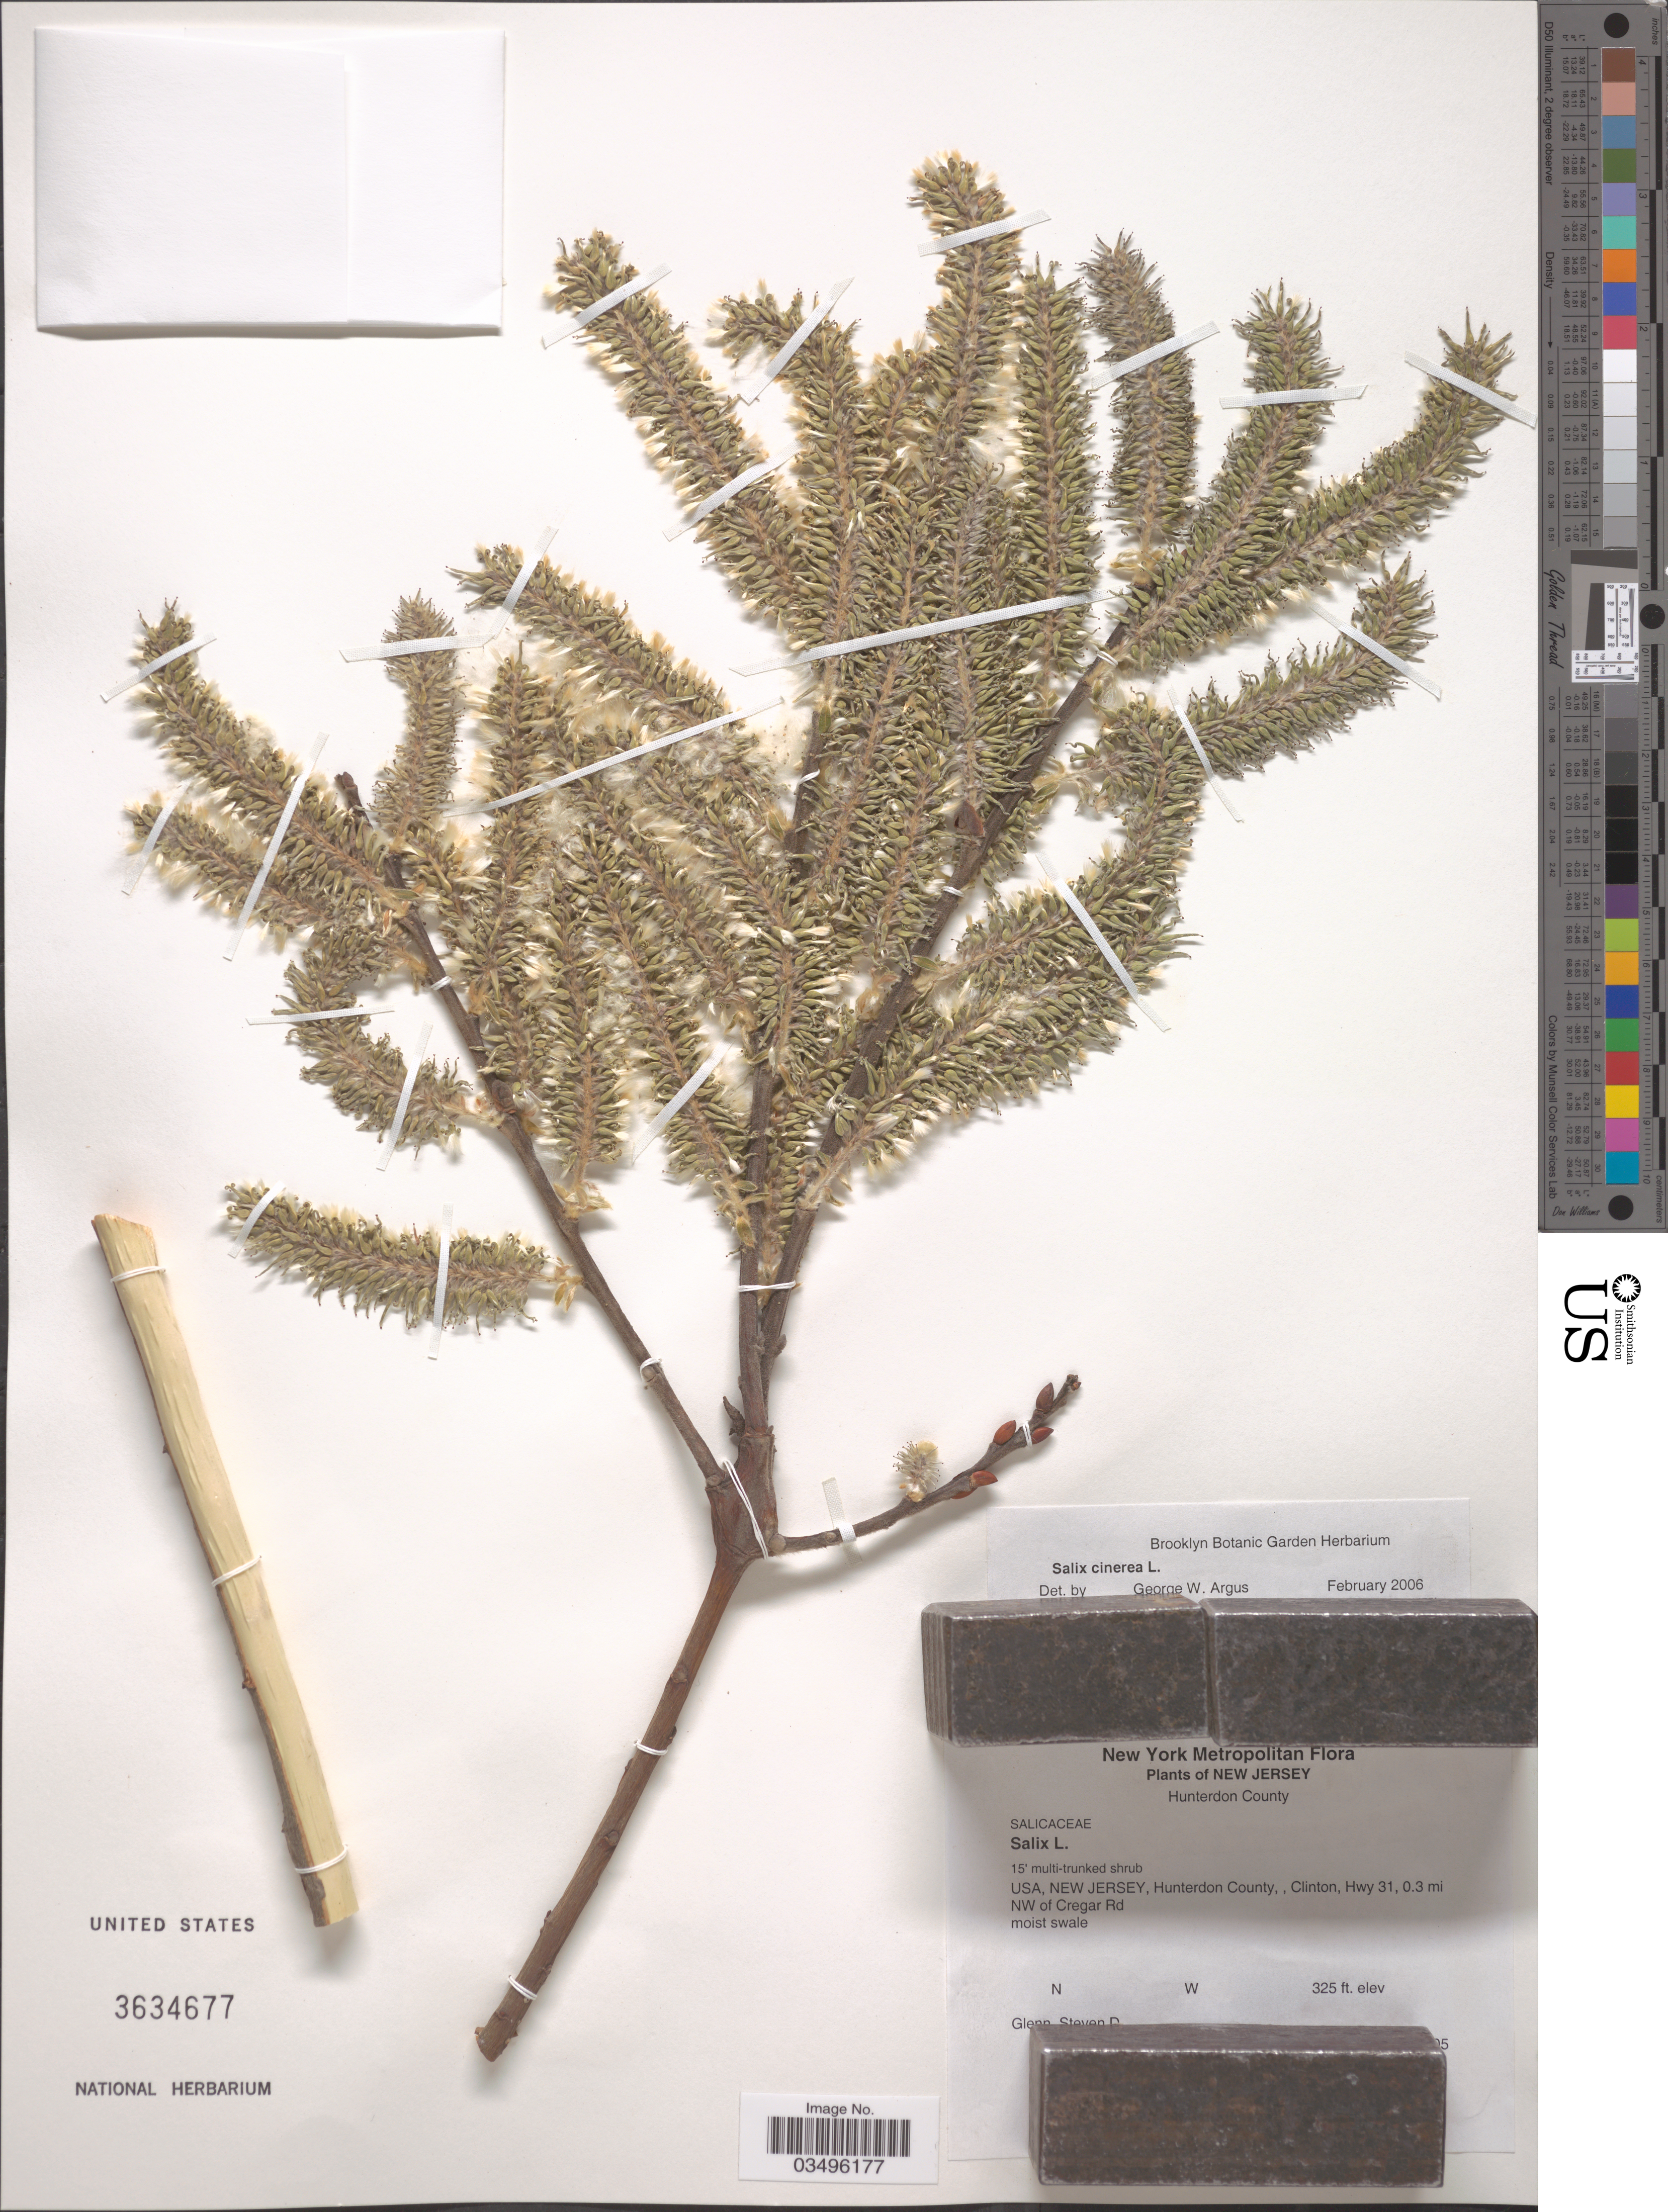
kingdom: Plantae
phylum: Tracheophyta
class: Magnoliopsida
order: Malpighiales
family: Salicaceae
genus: Salix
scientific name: Salix cinerea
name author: L.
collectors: S. Glenn & Collector illegible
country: United States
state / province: New Jersey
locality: Hunterdon County, Clinton, Hwy 31, 0.3 mi NW of Cregar Rd.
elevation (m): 99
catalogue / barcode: US 3634677